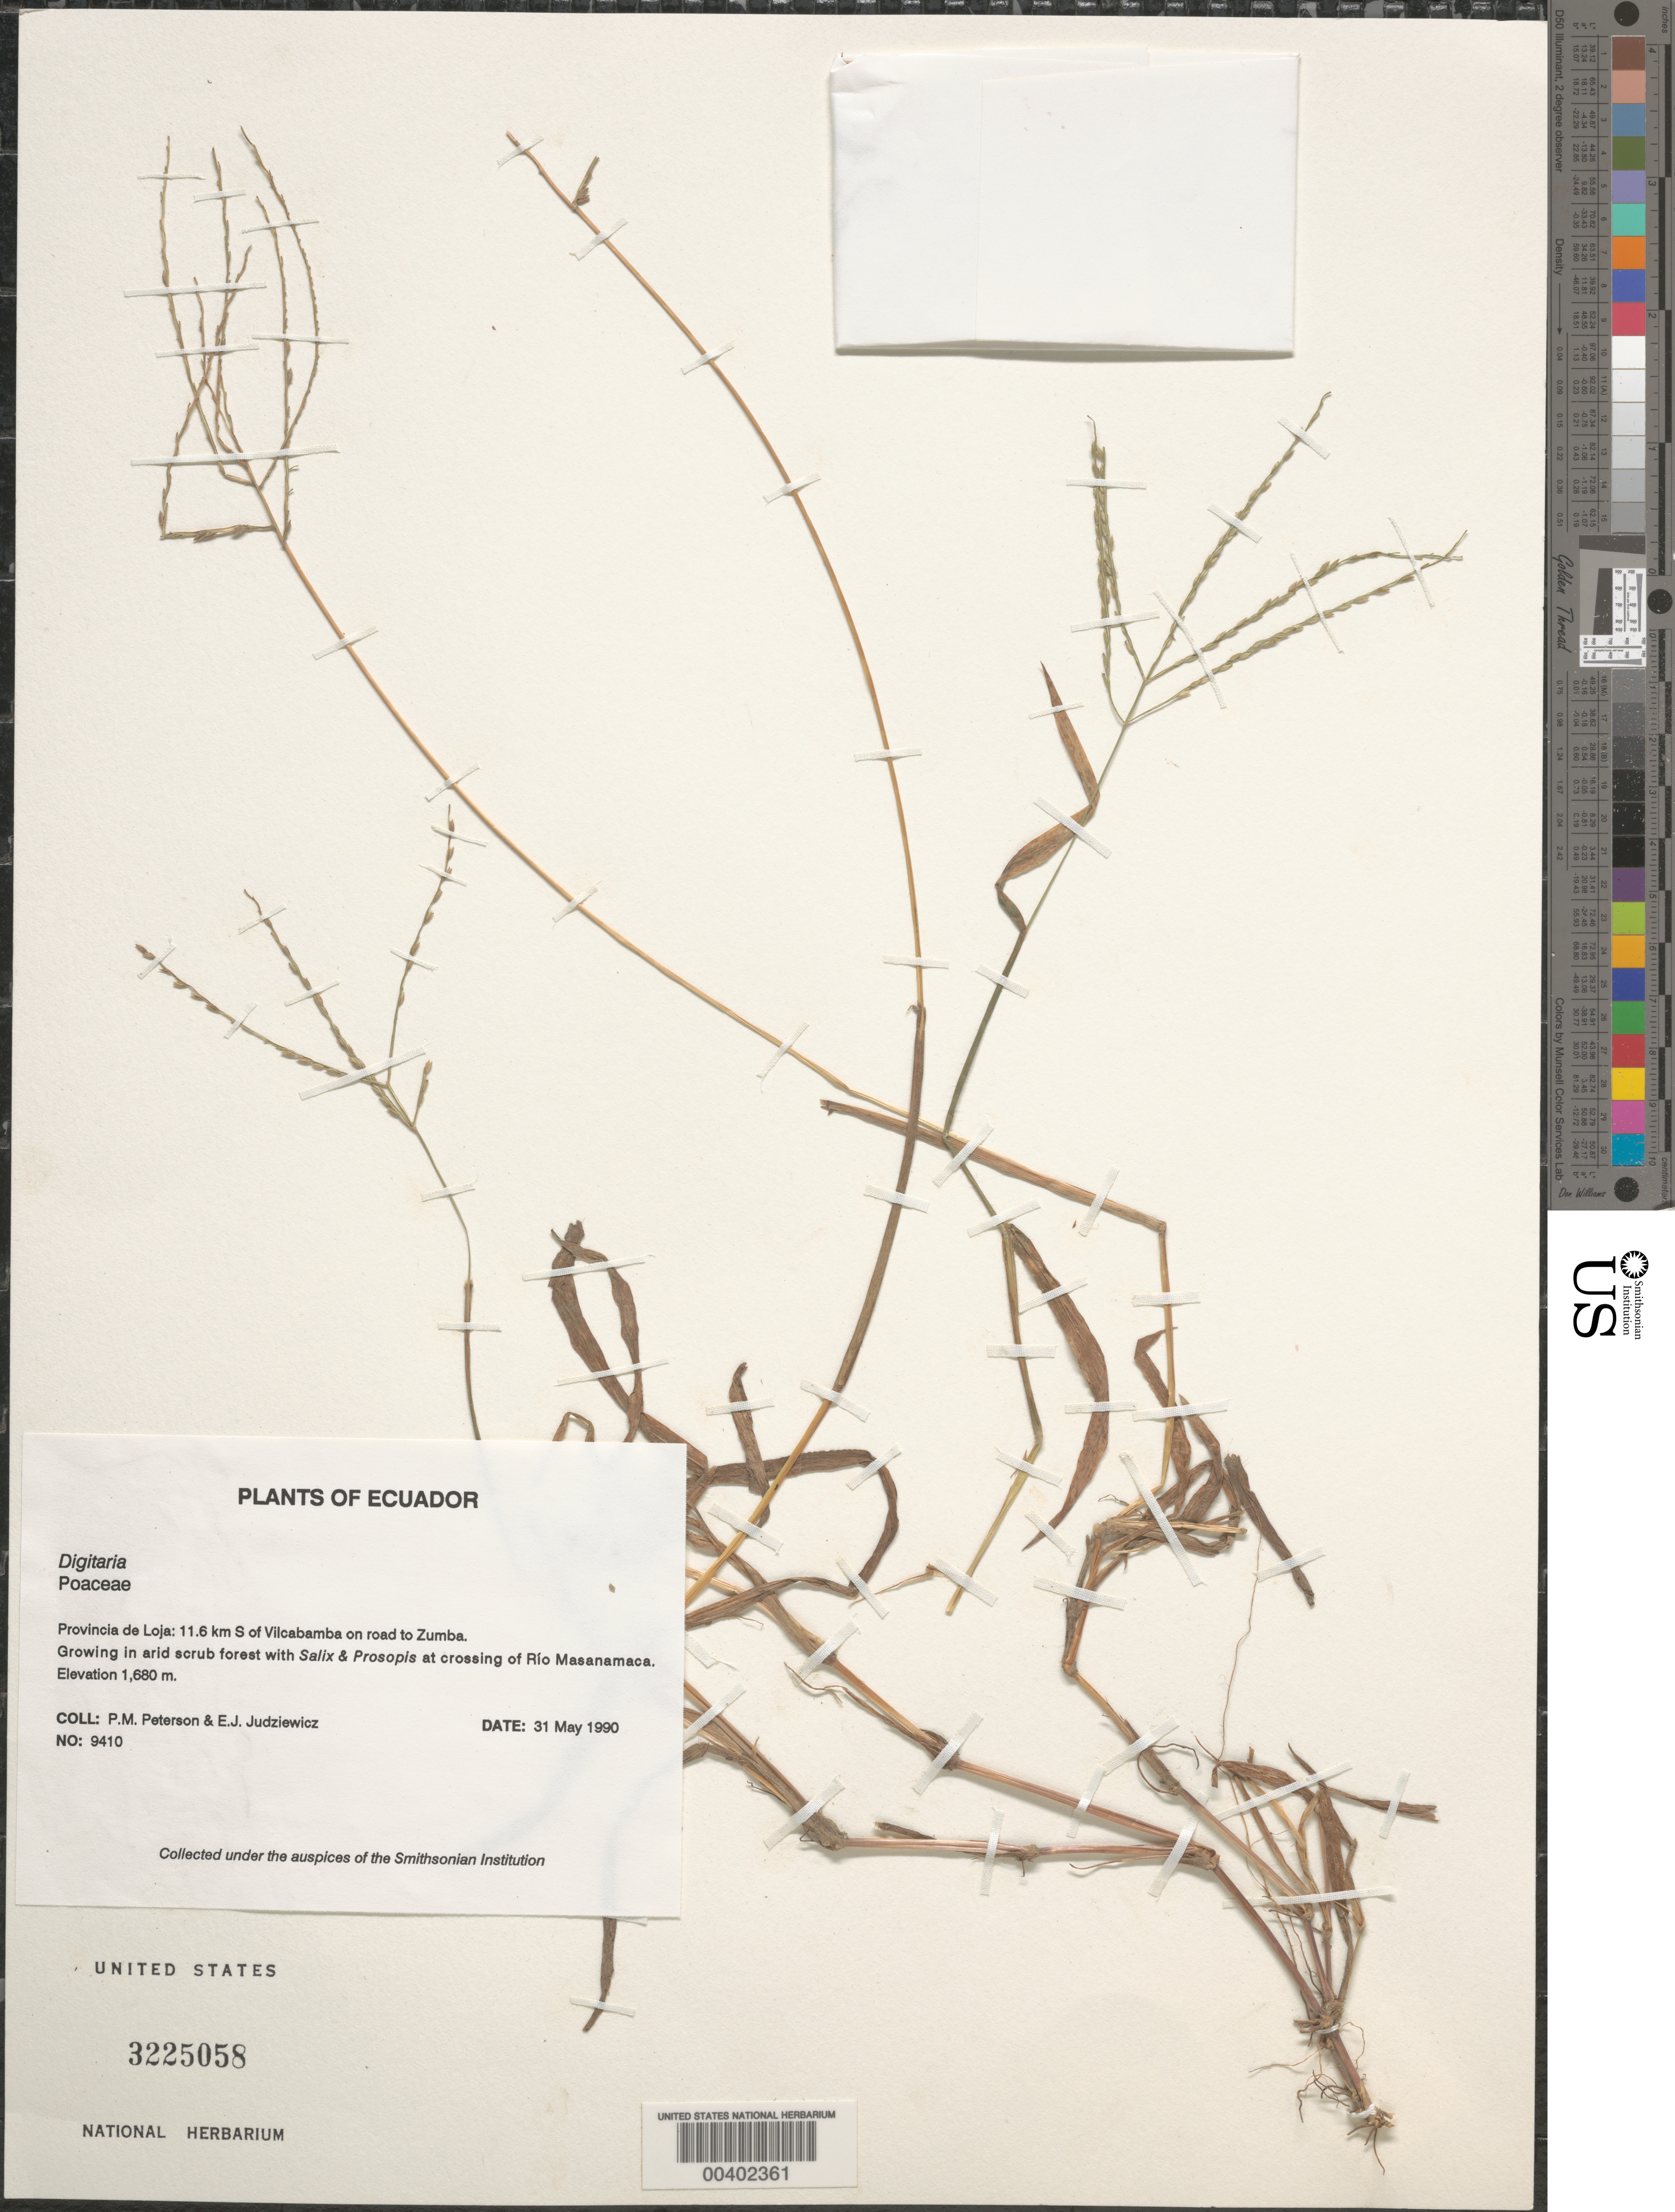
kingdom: Plantae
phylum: Tracheophyta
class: Liliopsida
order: Poales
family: Poaceae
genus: Digitaria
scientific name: Digitaria sp.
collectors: P. M. Peterson & E. J. Judziewicz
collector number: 09410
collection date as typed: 31 May 1990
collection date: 1990-05-31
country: Ecuador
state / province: Loja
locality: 11.6 km S of Vilcabamba on road to Zumba.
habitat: Growing in arid scrub forest with Salix & Prosopis at crossing of Río Masanamaca.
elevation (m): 1680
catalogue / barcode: US 3225058